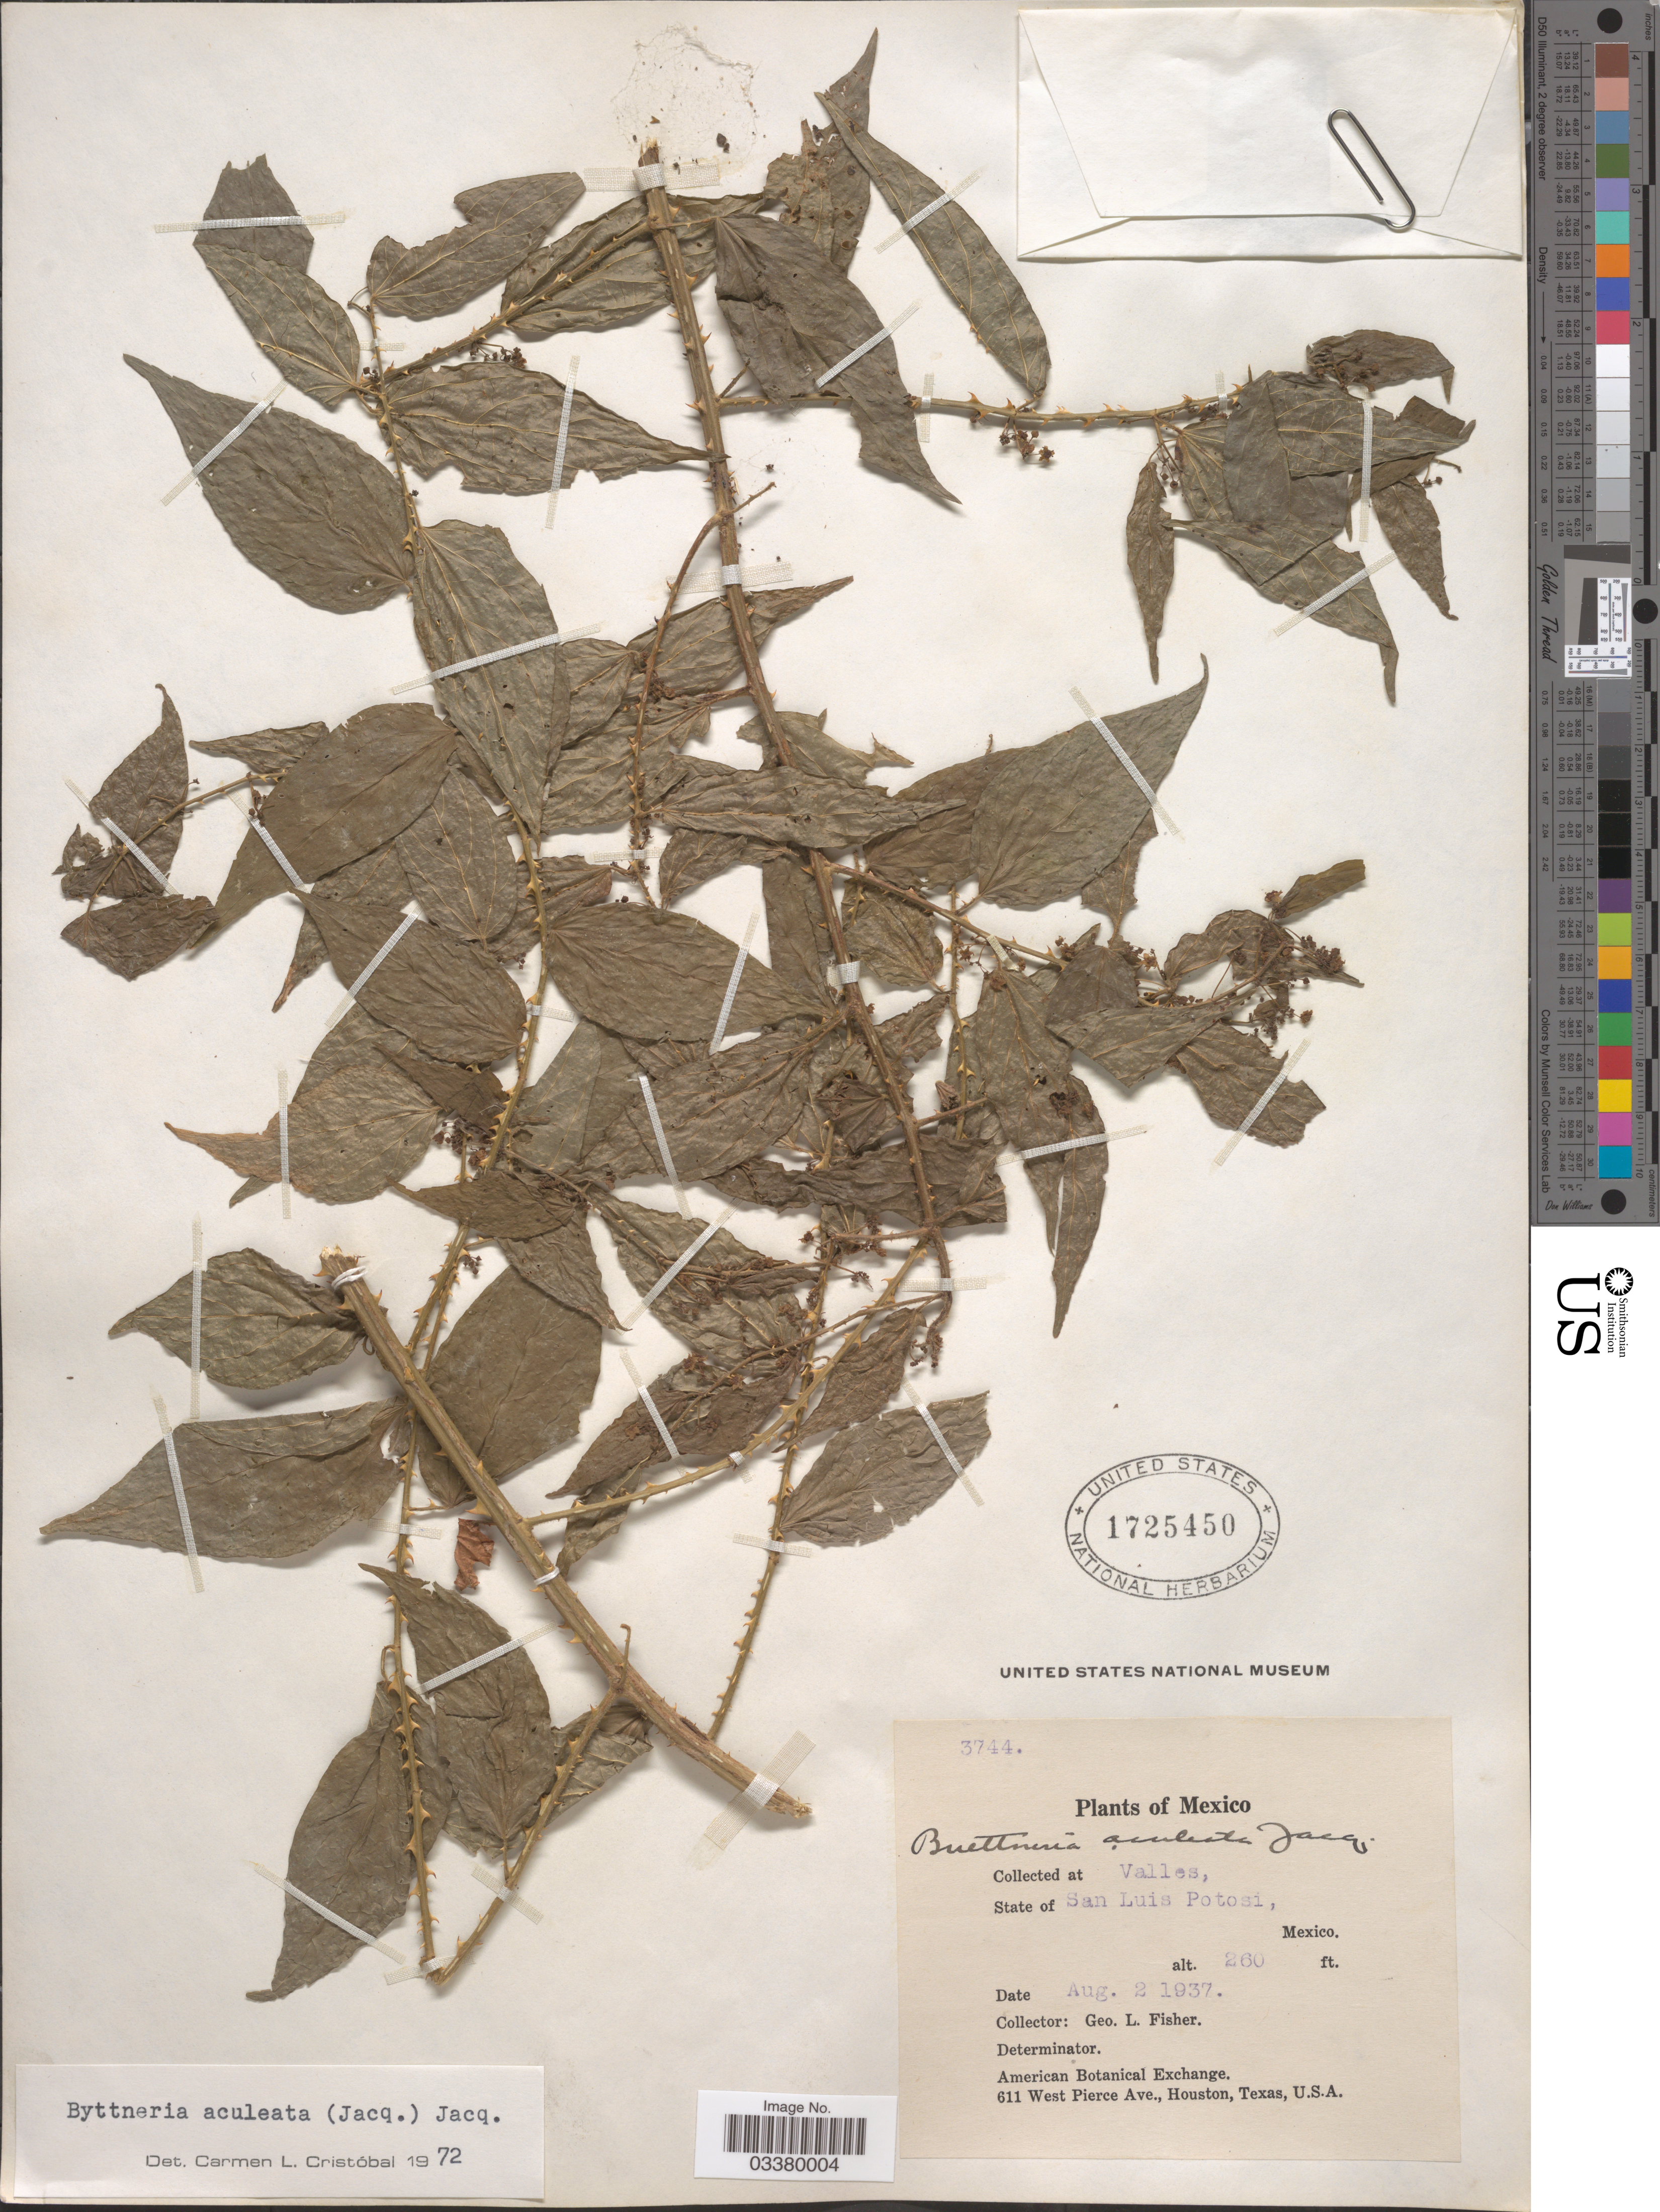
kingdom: Plantae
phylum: Tracheophyta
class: Magnoliopsida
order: Malvales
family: Malvaceae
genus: Byttneria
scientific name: Byttneria aculeata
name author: (Jacq.) Jacq.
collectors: G. L. Fisher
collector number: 3744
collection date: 1937-08-02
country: Mexico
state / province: San Luis Potosí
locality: At Valles.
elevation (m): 79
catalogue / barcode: US 1725450